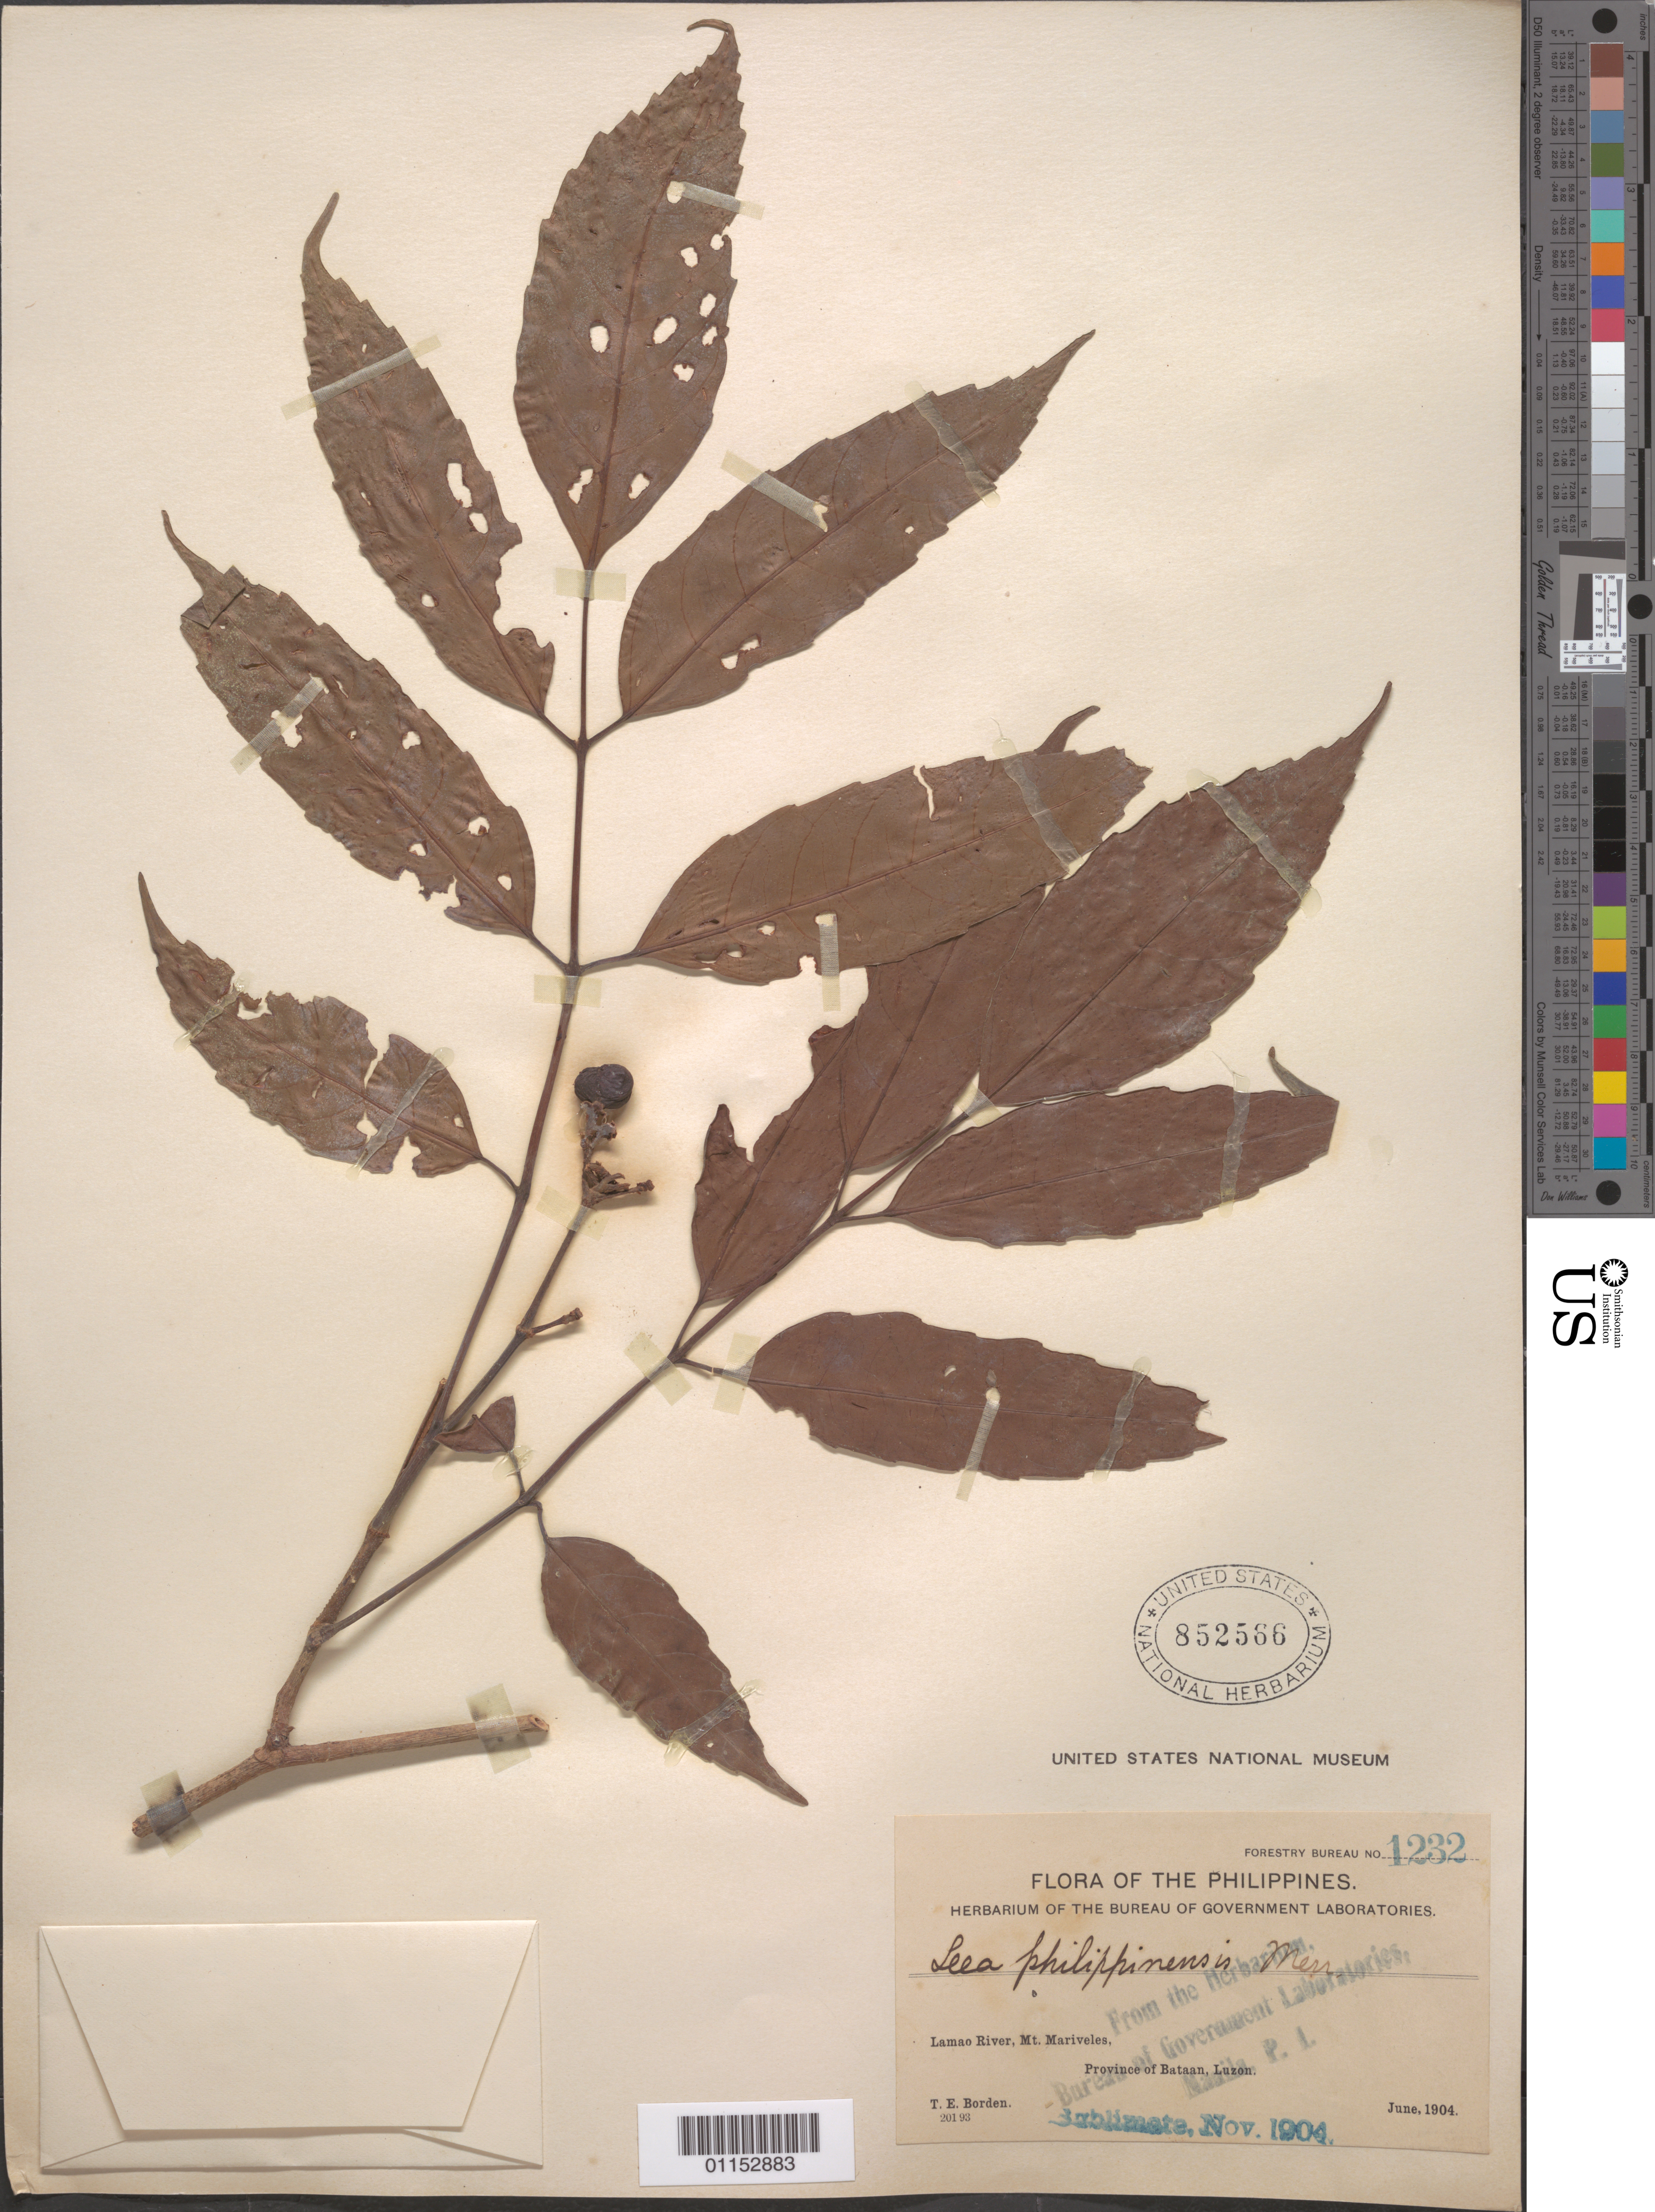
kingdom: Plantae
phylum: Tracheophyta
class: Magnoliopsida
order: Vitales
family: Vitaceae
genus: Leea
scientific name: Leea philippinensis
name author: Merr.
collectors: T. E. Borden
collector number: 1232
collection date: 1904-07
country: Philippines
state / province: Central Luzon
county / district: Bataan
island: Luzon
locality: Lamao River, Mt Mariveles. Luzon.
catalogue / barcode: US 852566